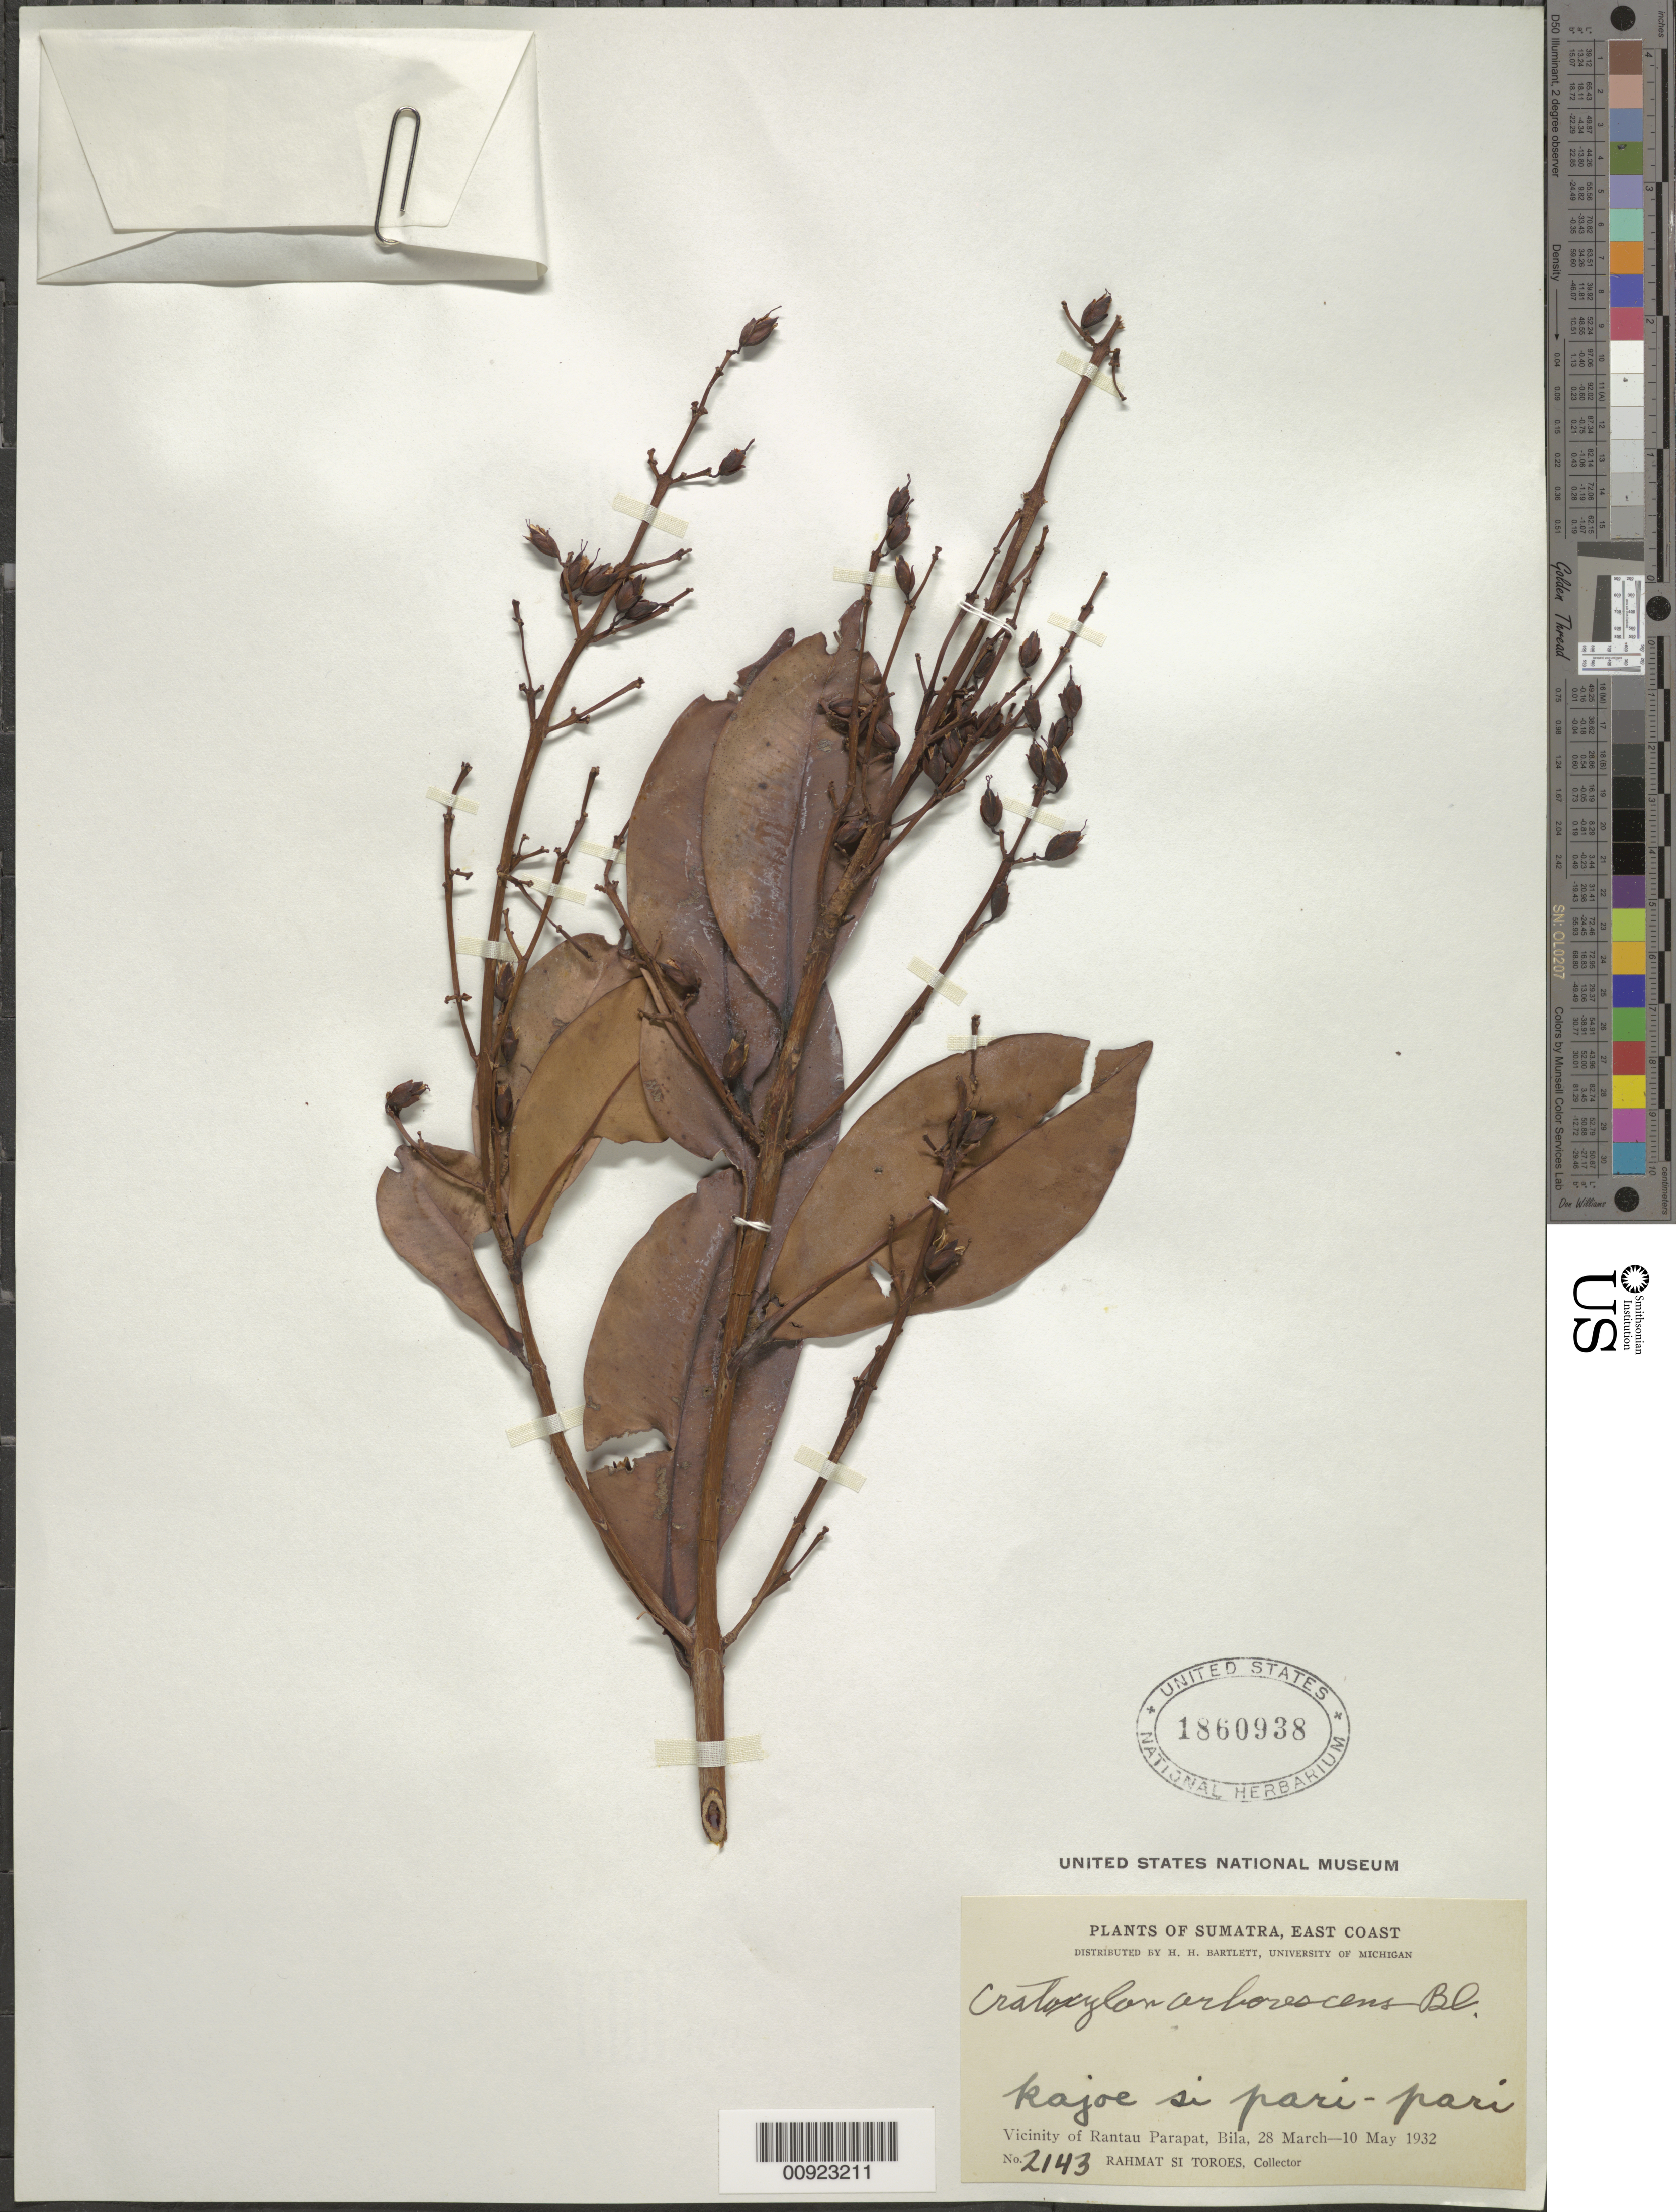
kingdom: Plantae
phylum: Tracheophyta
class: Magnoliopsida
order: Malpighiales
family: Hypericaceae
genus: Cratoxylum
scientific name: Cratoxylum arborescens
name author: (Vahl) Blume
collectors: Rahmat Si Boeea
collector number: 2143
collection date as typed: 28 Mar 1932 to 10 May 1932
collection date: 1932-03-28/1932-05-10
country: Indonesia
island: Sumatra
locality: Vicinity of Rantau Parapat, Bila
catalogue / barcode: US 1860938